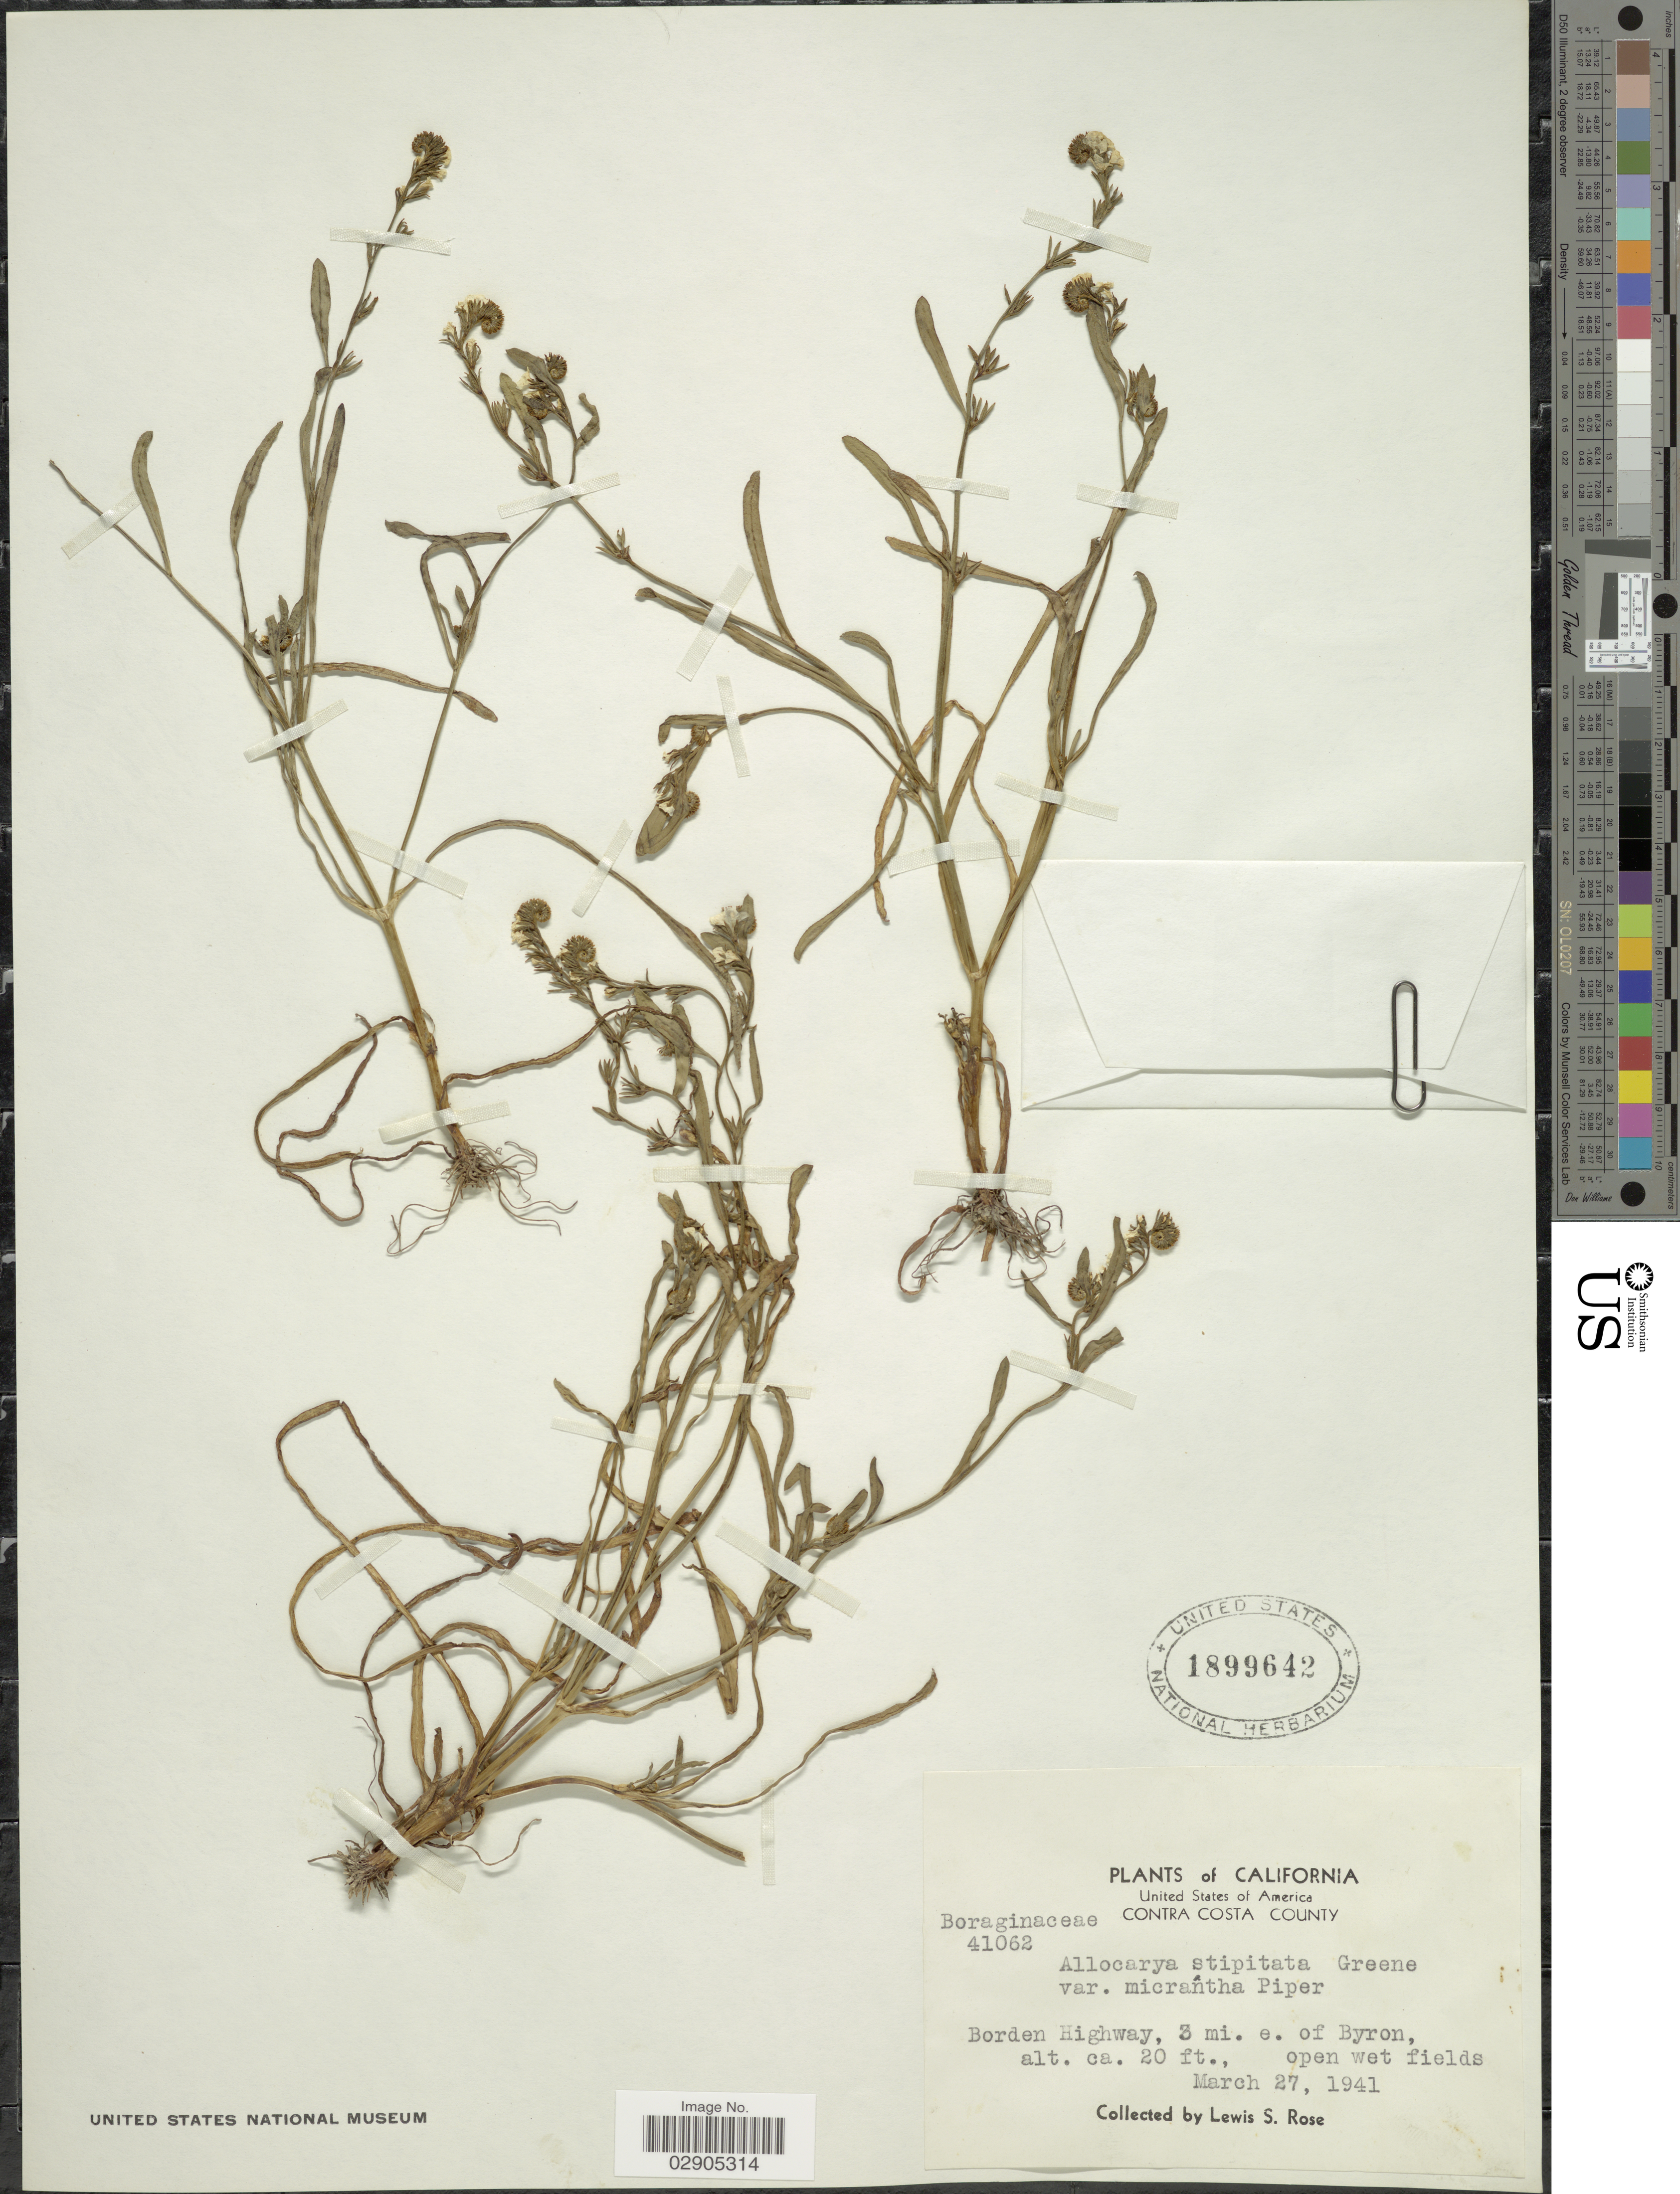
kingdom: Plantae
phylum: Tracheophyta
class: Magnoliopsida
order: Boraginales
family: Boraginaceae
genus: Allocarya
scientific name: Allocarya stipitata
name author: Greene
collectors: L. S. Rose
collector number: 41062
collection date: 1941-03-27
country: United States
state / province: California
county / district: Contra Costa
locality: Contra Costa County. Borden Highway, 3 mi. e. of Byron.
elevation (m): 6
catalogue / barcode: US 1899642